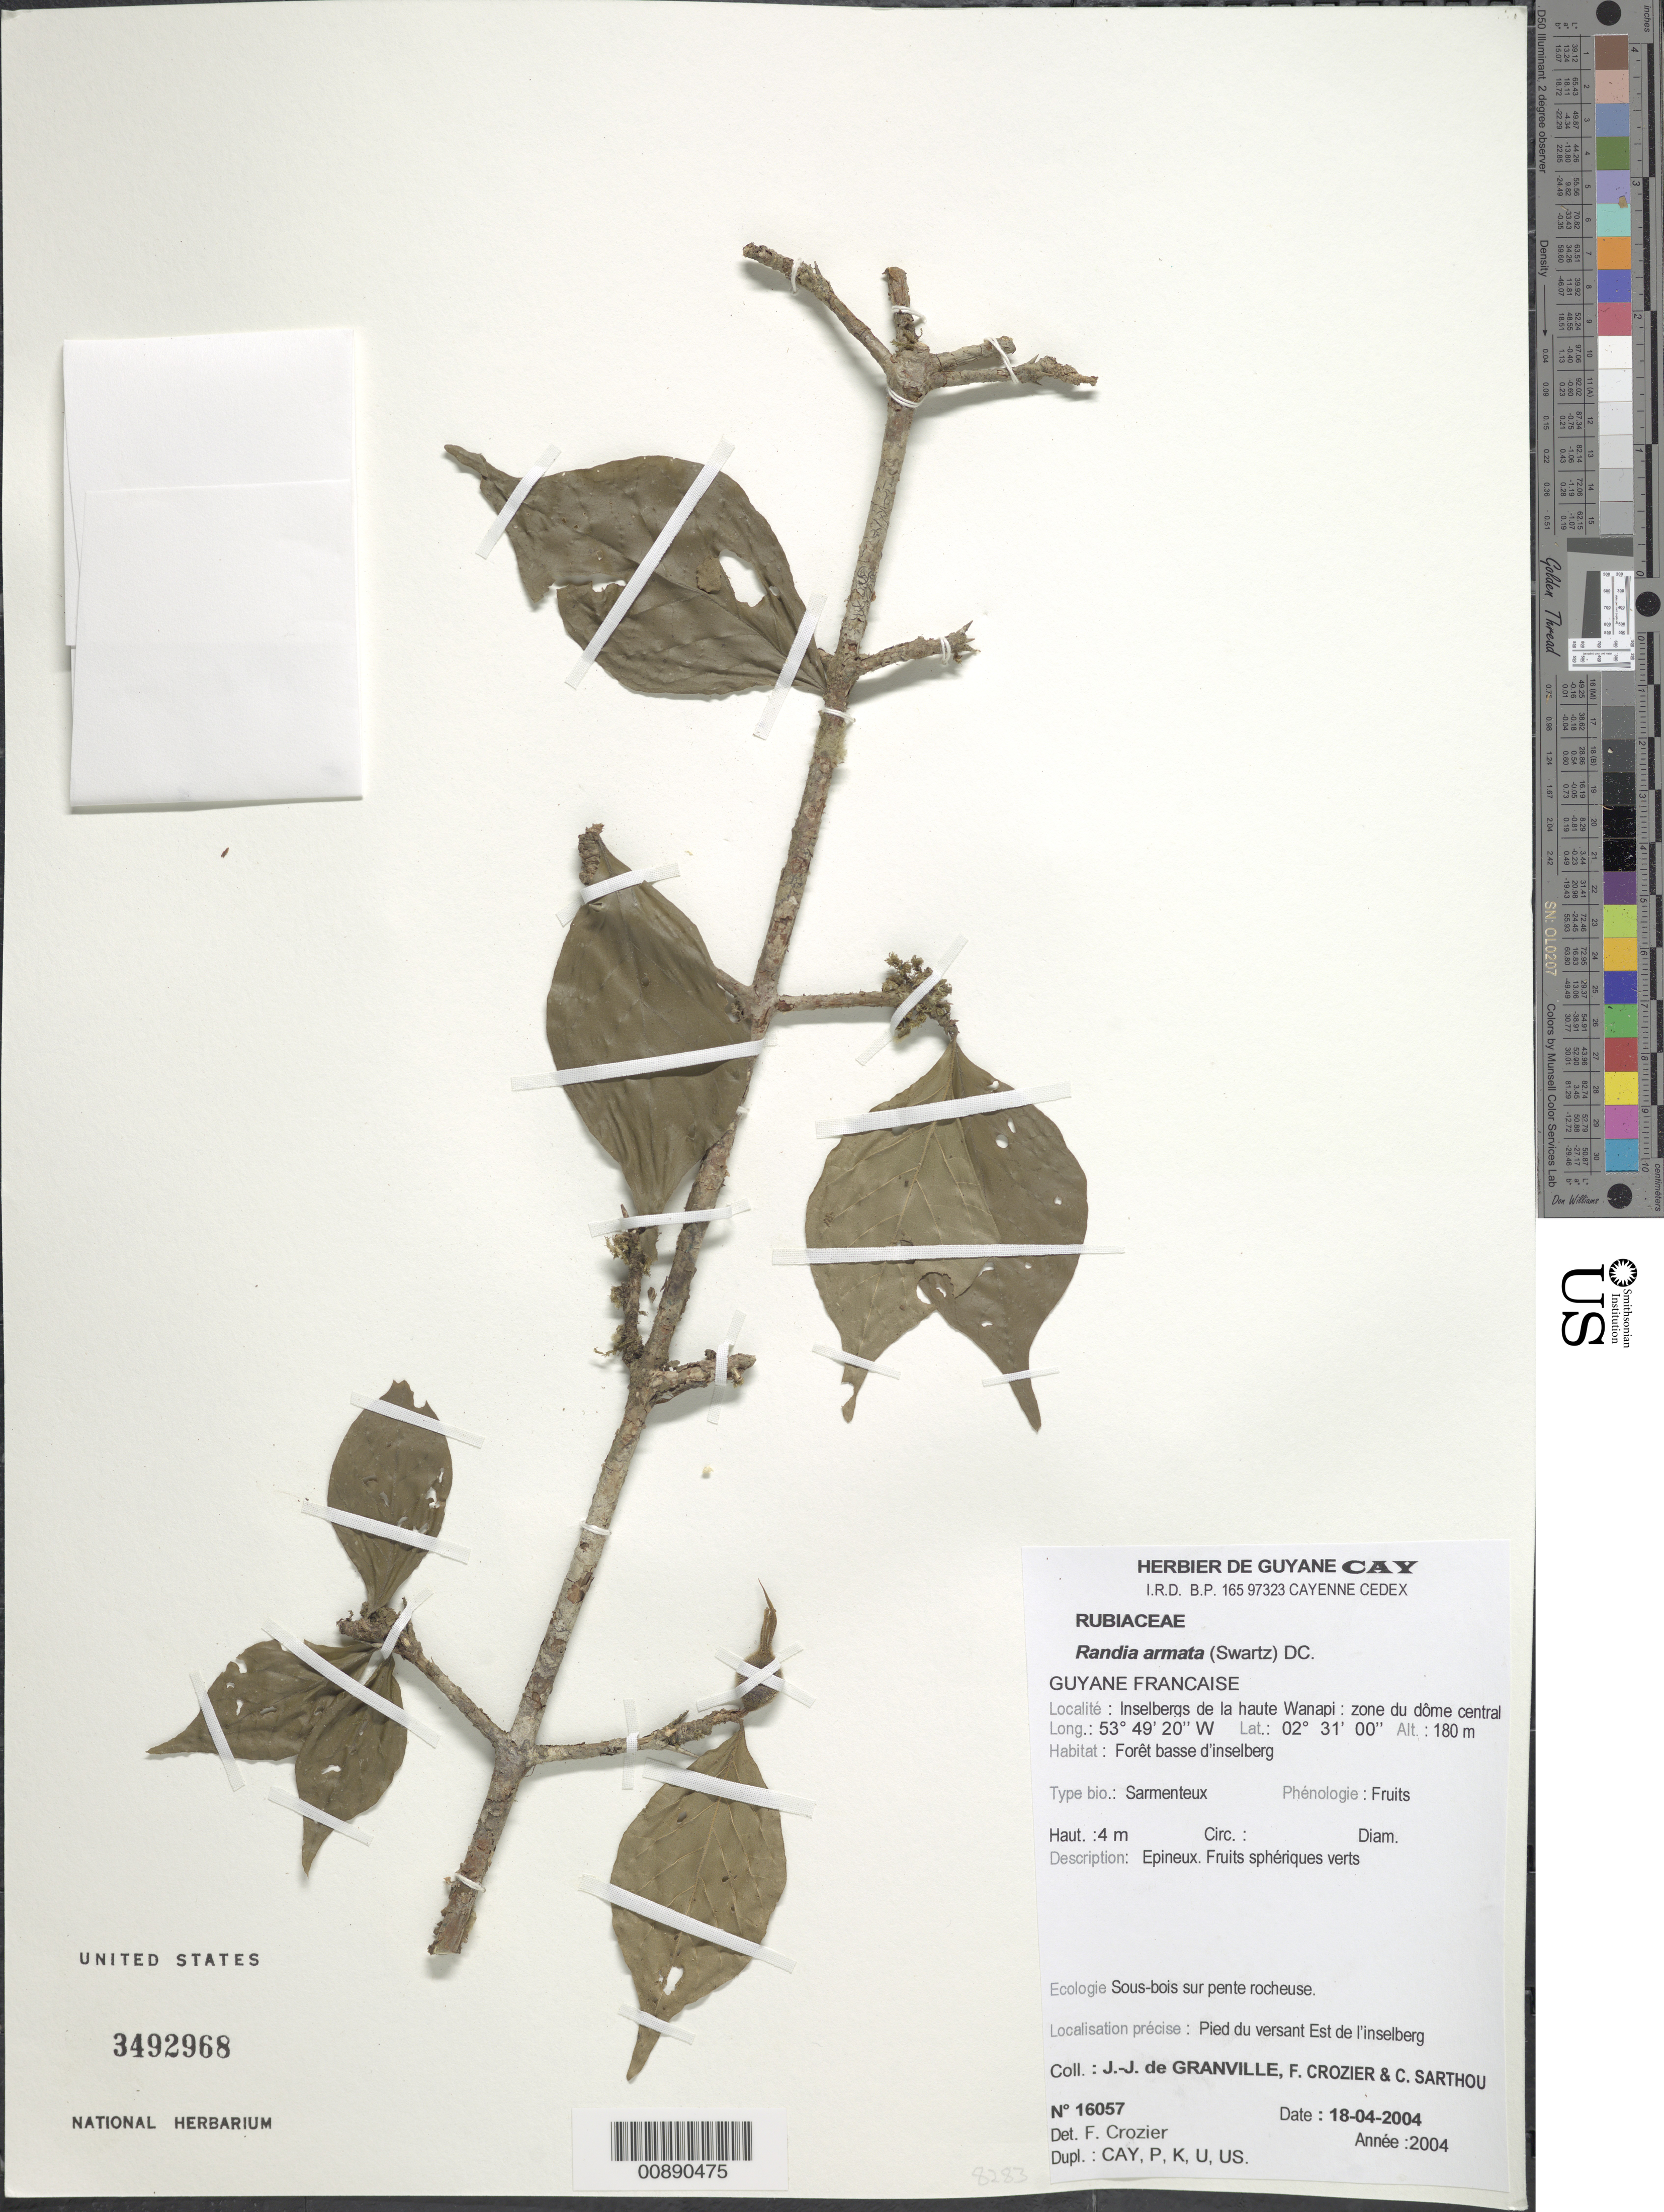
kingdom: Plantae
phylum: Tracheophyta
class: Magnoliopsida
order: Gentianales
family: Rubiaceae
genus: Randia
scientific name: Randia armata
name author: (Sw.) DC.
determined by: Crozier, F.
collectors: J.-J. de Granville, F. Crozier & C. Sarthou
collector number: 16057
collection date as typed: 18-Apr-04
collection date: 2004-04-18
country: French Guiana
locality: Inselbergs de la haute Wanapi, versant est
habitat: Forêt basse d'inselberg; sous bois sur pente rocheuse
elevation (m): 180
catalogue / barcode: US 3492968